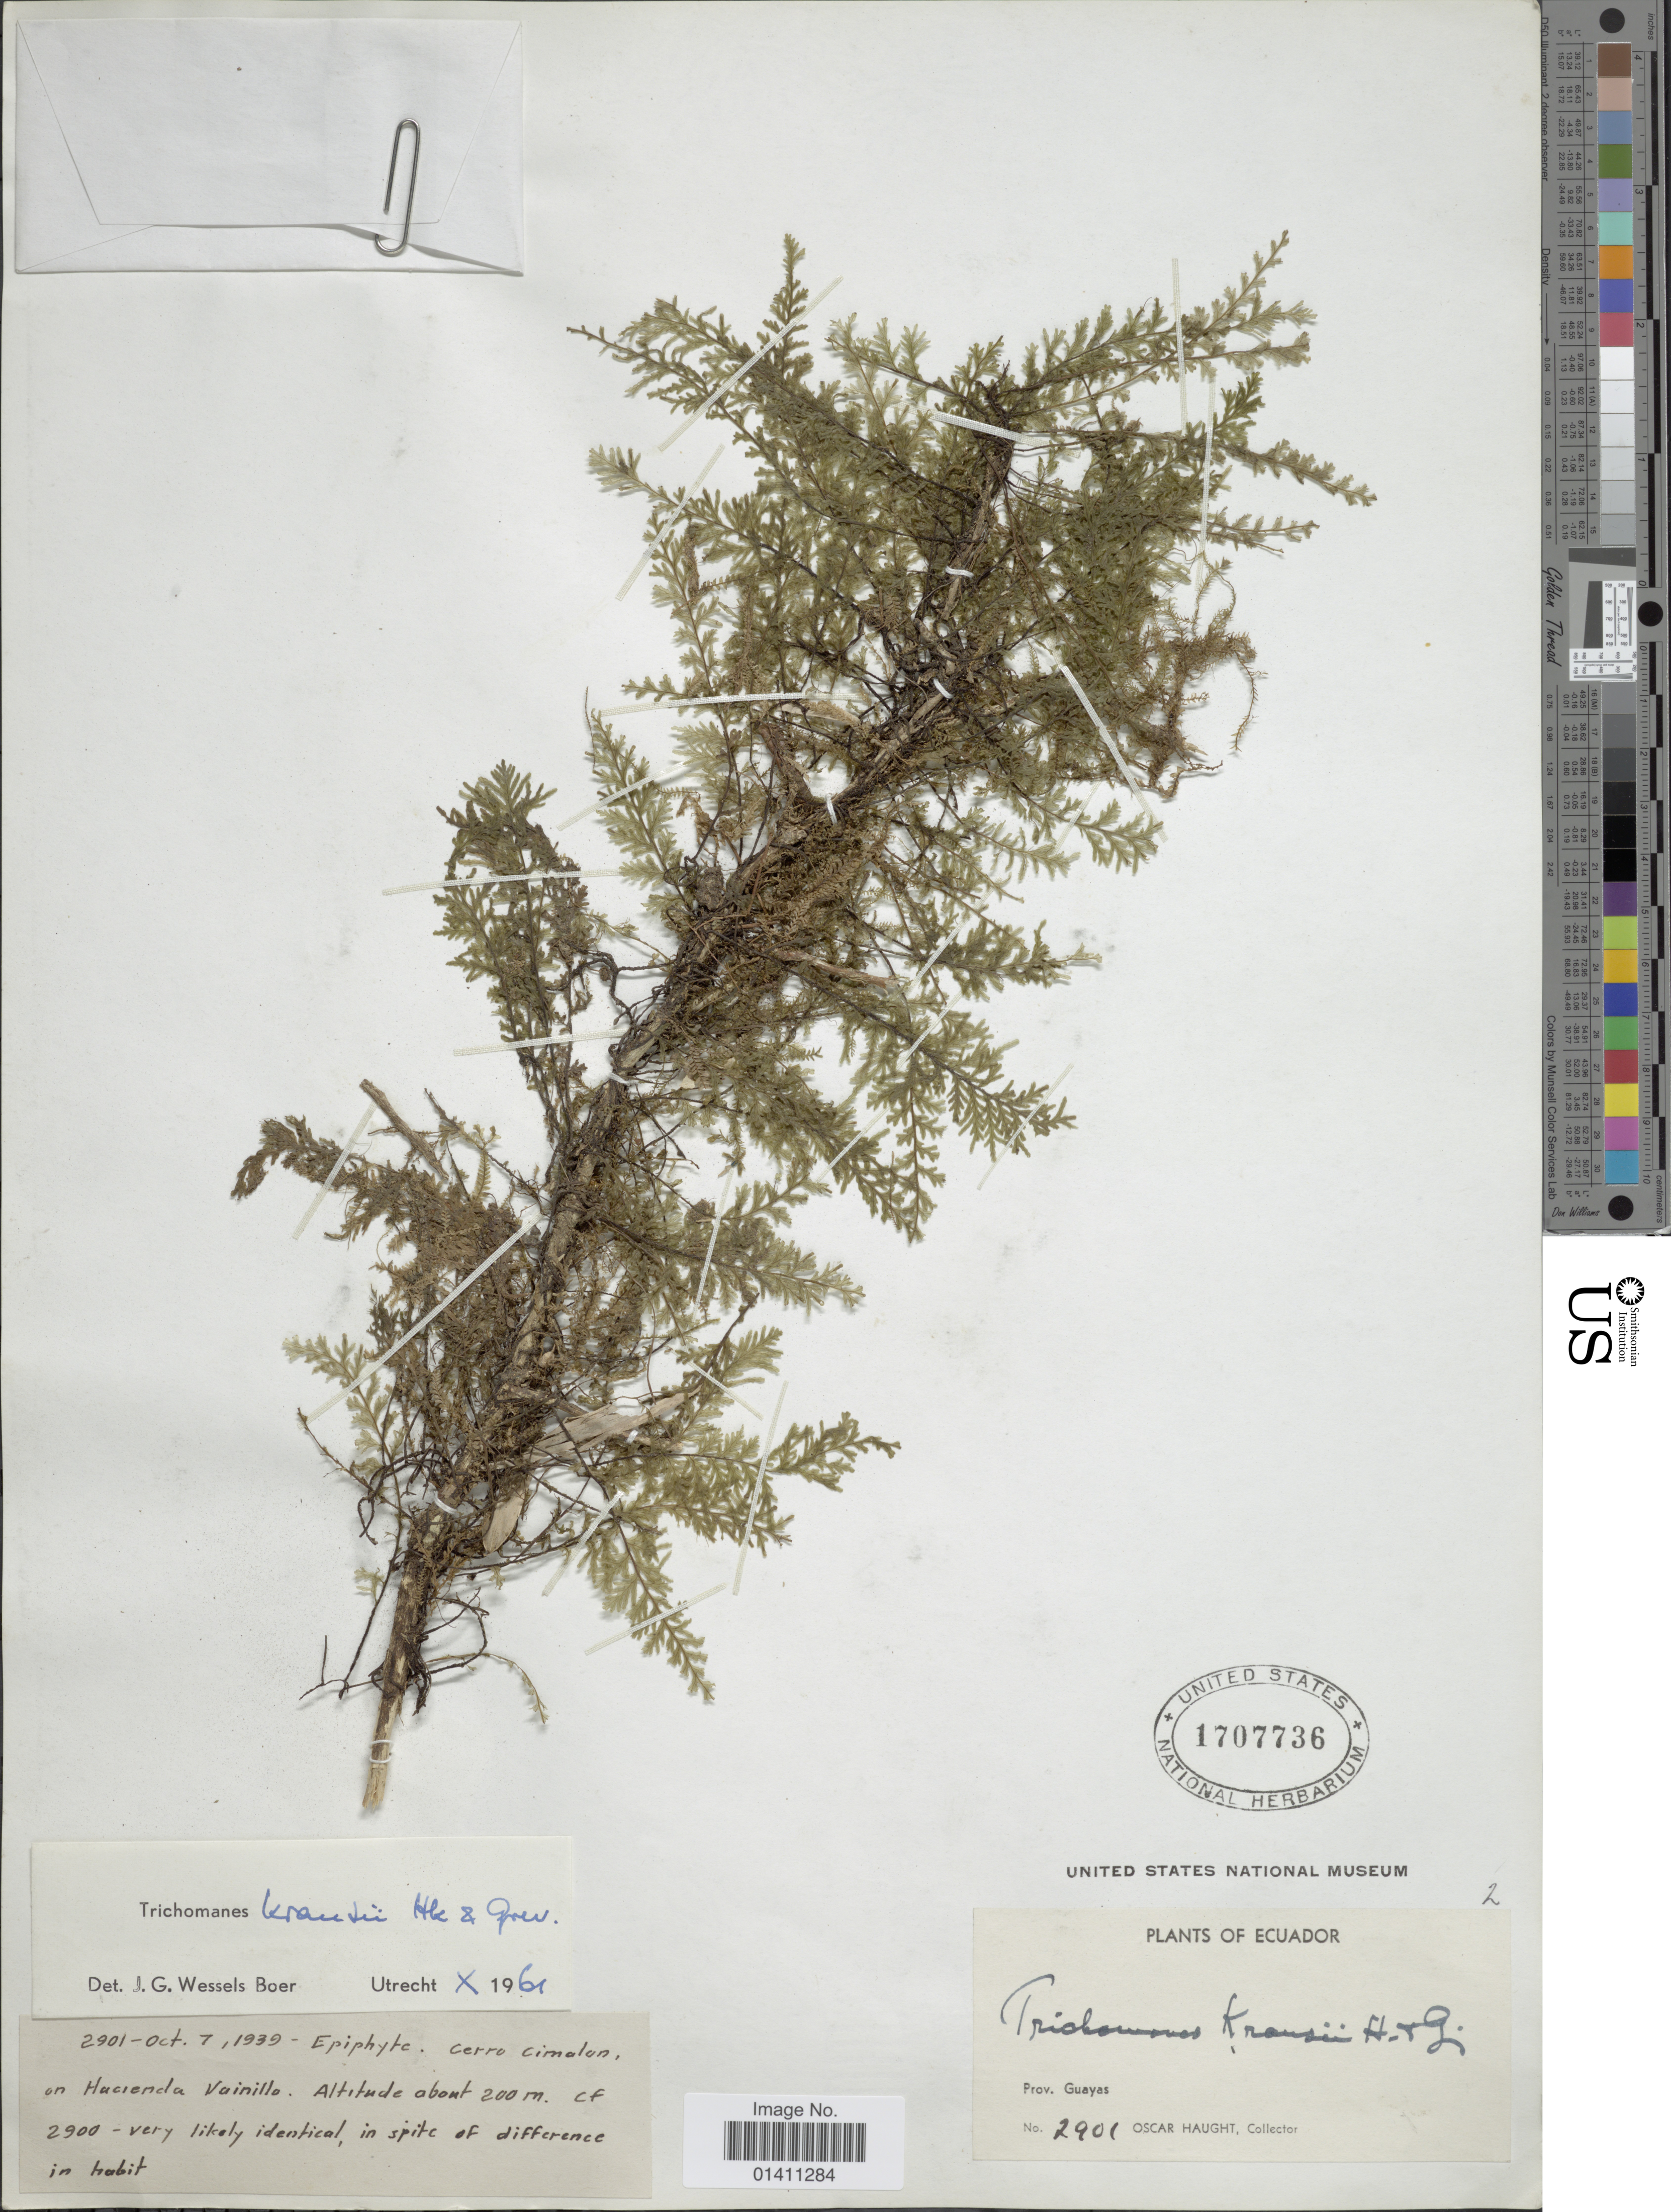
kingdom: Plantae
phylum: Tracheophyta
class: Polypodiopsida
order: Hymenophyllales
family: Hymenophyllaceae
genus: Didymoglossum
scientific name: Didymoglossum kraussii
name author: (Hook. & Grev.) C. Presl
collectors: O. L. Haught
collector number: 2901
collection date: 1939-10-07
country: Ecuador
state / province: Guayas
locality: Prov. Guayas. Cerro Cimalon, en Hacienda Vainilla.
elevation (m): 200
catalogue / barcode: US 1707736